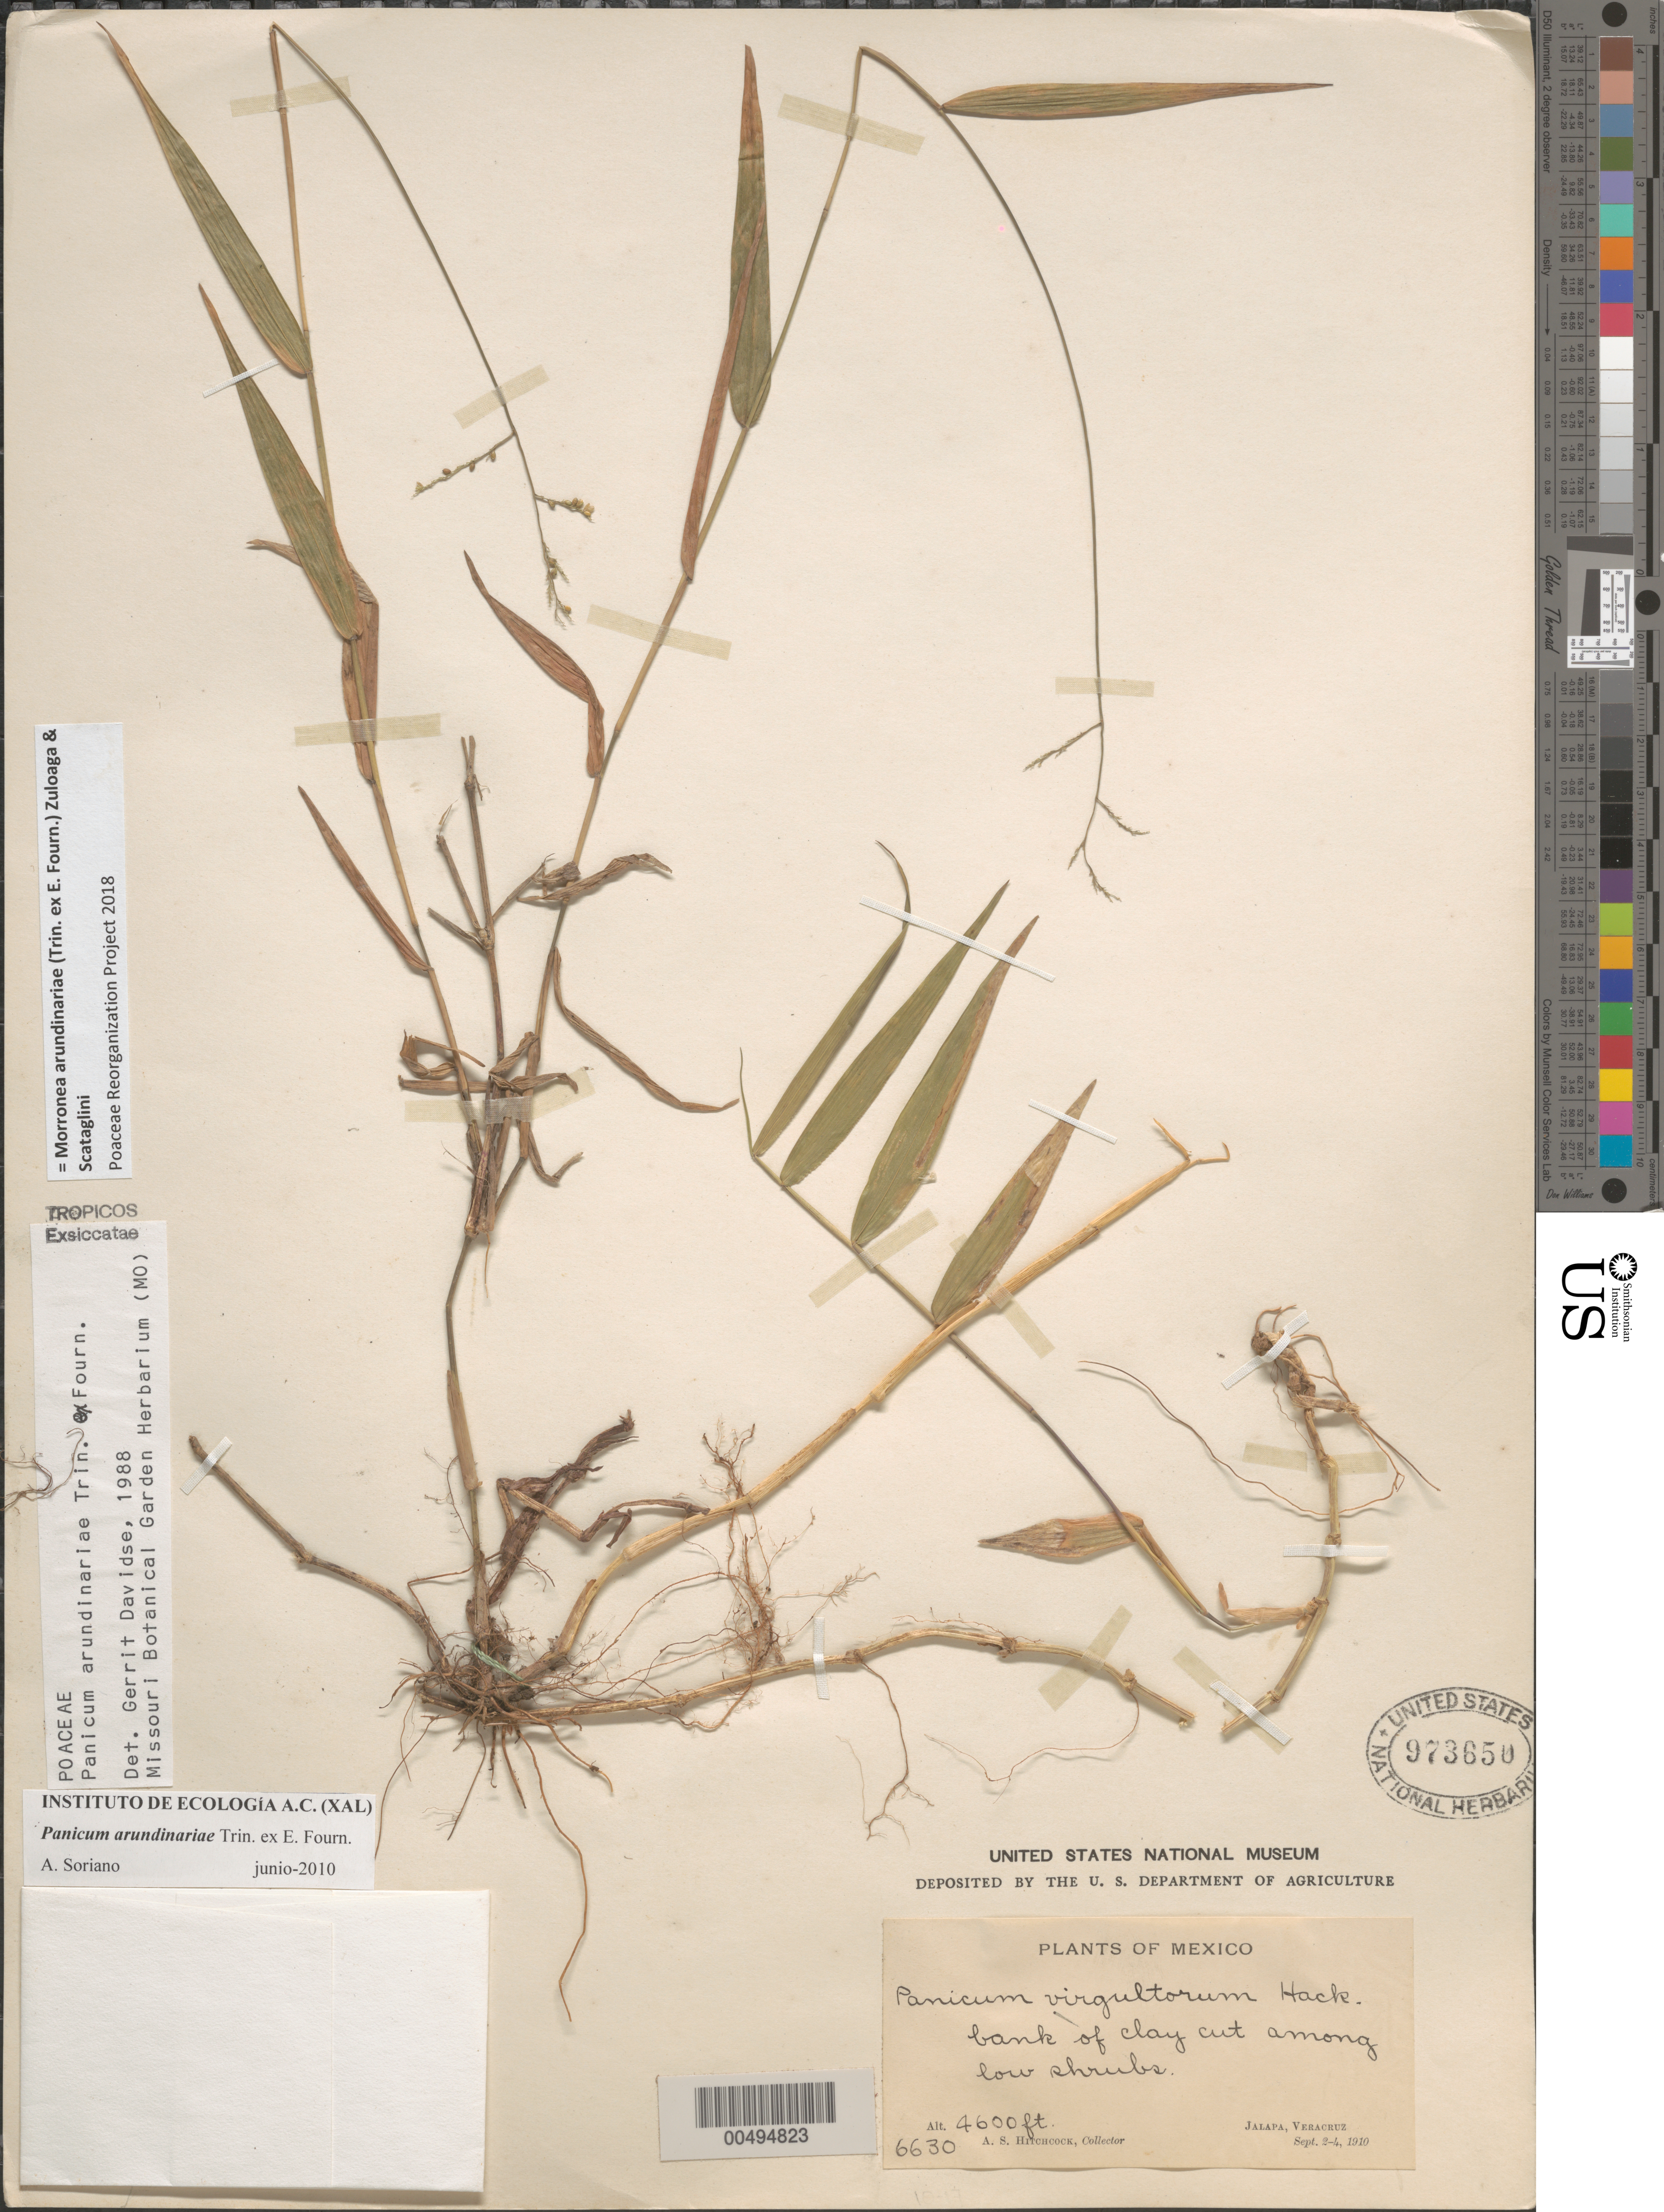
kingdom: Plantae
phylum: Tracheophyta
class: Liliopsida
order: Poales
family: Poaceae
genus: Morronea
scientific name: Morronea arundinariae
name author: (Trin. ex E. Fourn.) Zuloaga & Scataglini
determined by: Poaceae Reorganization Project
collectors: A. S. Hitchcock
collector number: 6630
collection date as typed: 2 Sep 1910 to 4 Sep 1910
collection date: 1910-09-02/1910-09-04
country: Mexico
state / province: Veracruz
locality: Jalapa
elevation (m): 1402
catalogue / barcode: US 973650